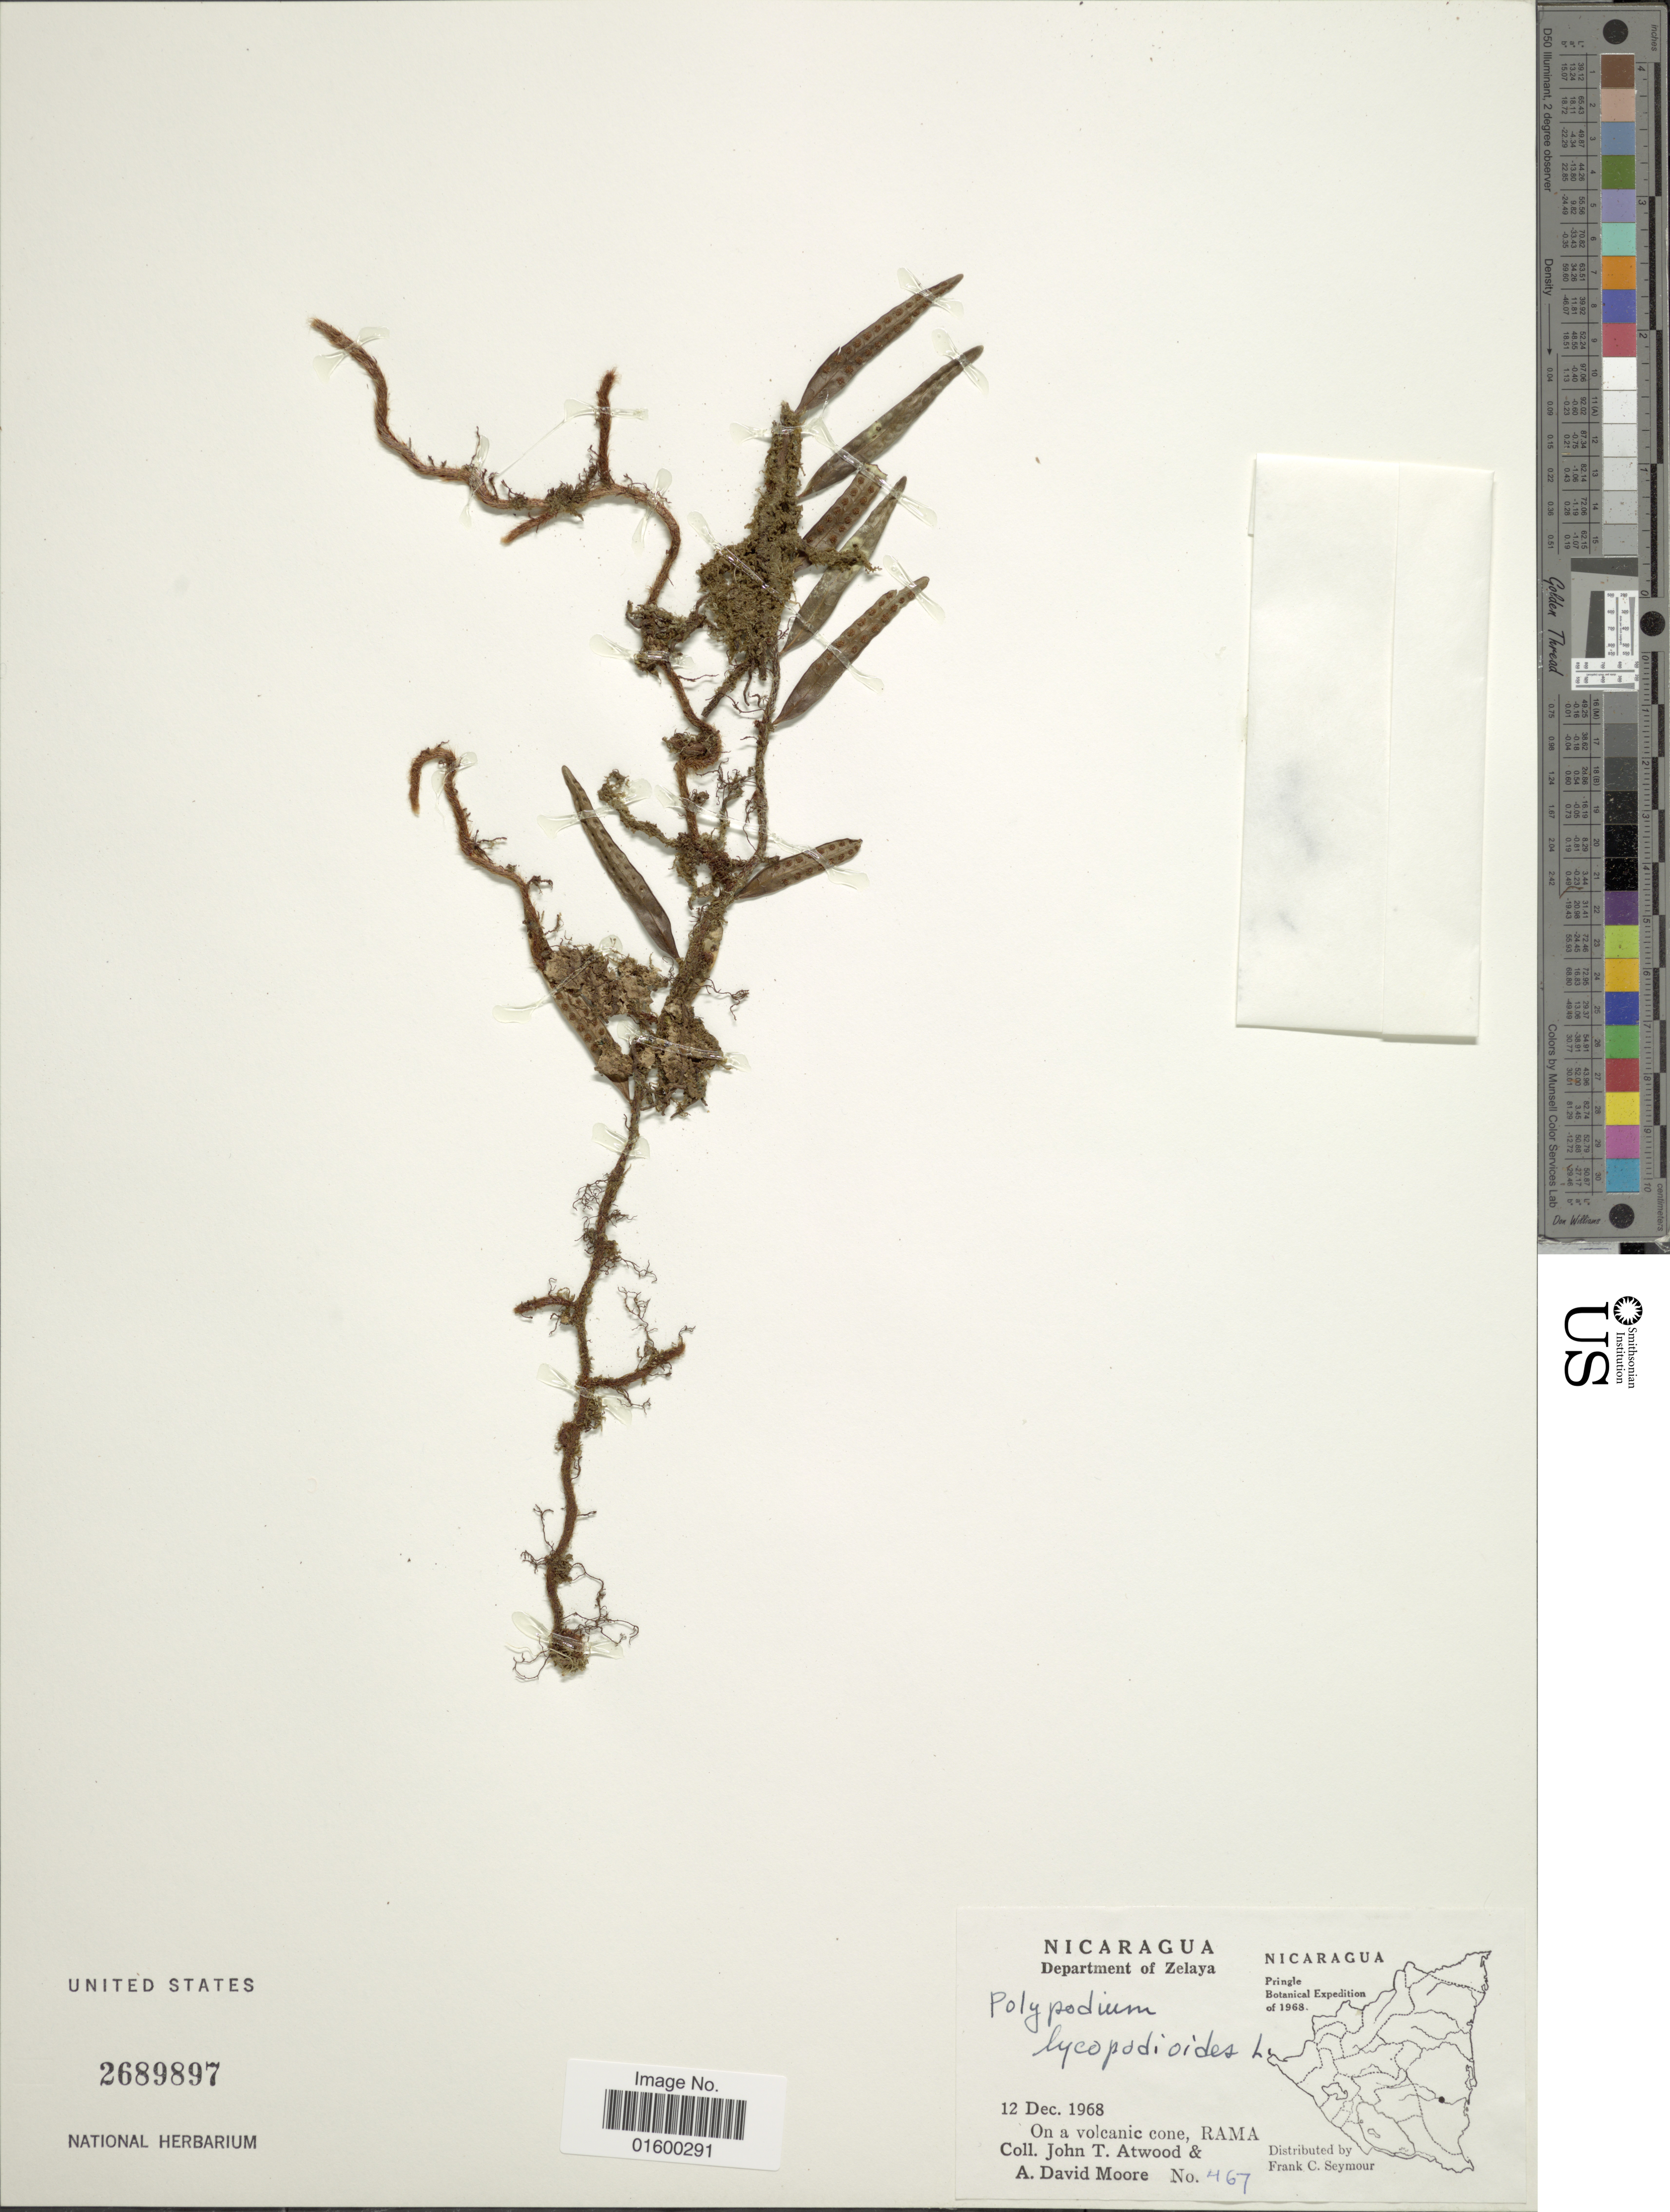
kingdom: Plantae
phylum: Tracheophyta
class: Polypodiopsida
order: Polypodiales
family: Polypodiaceae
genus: Microgramma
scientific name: Microgramma lycopodioides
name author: (L.) Copel.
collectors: J. T. Atwood & A. Moore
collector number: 467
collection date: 1968-12-12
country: Nicaragua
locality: Department of Zelaya, on avolcanic cone, Rama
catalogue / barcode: US 2689897